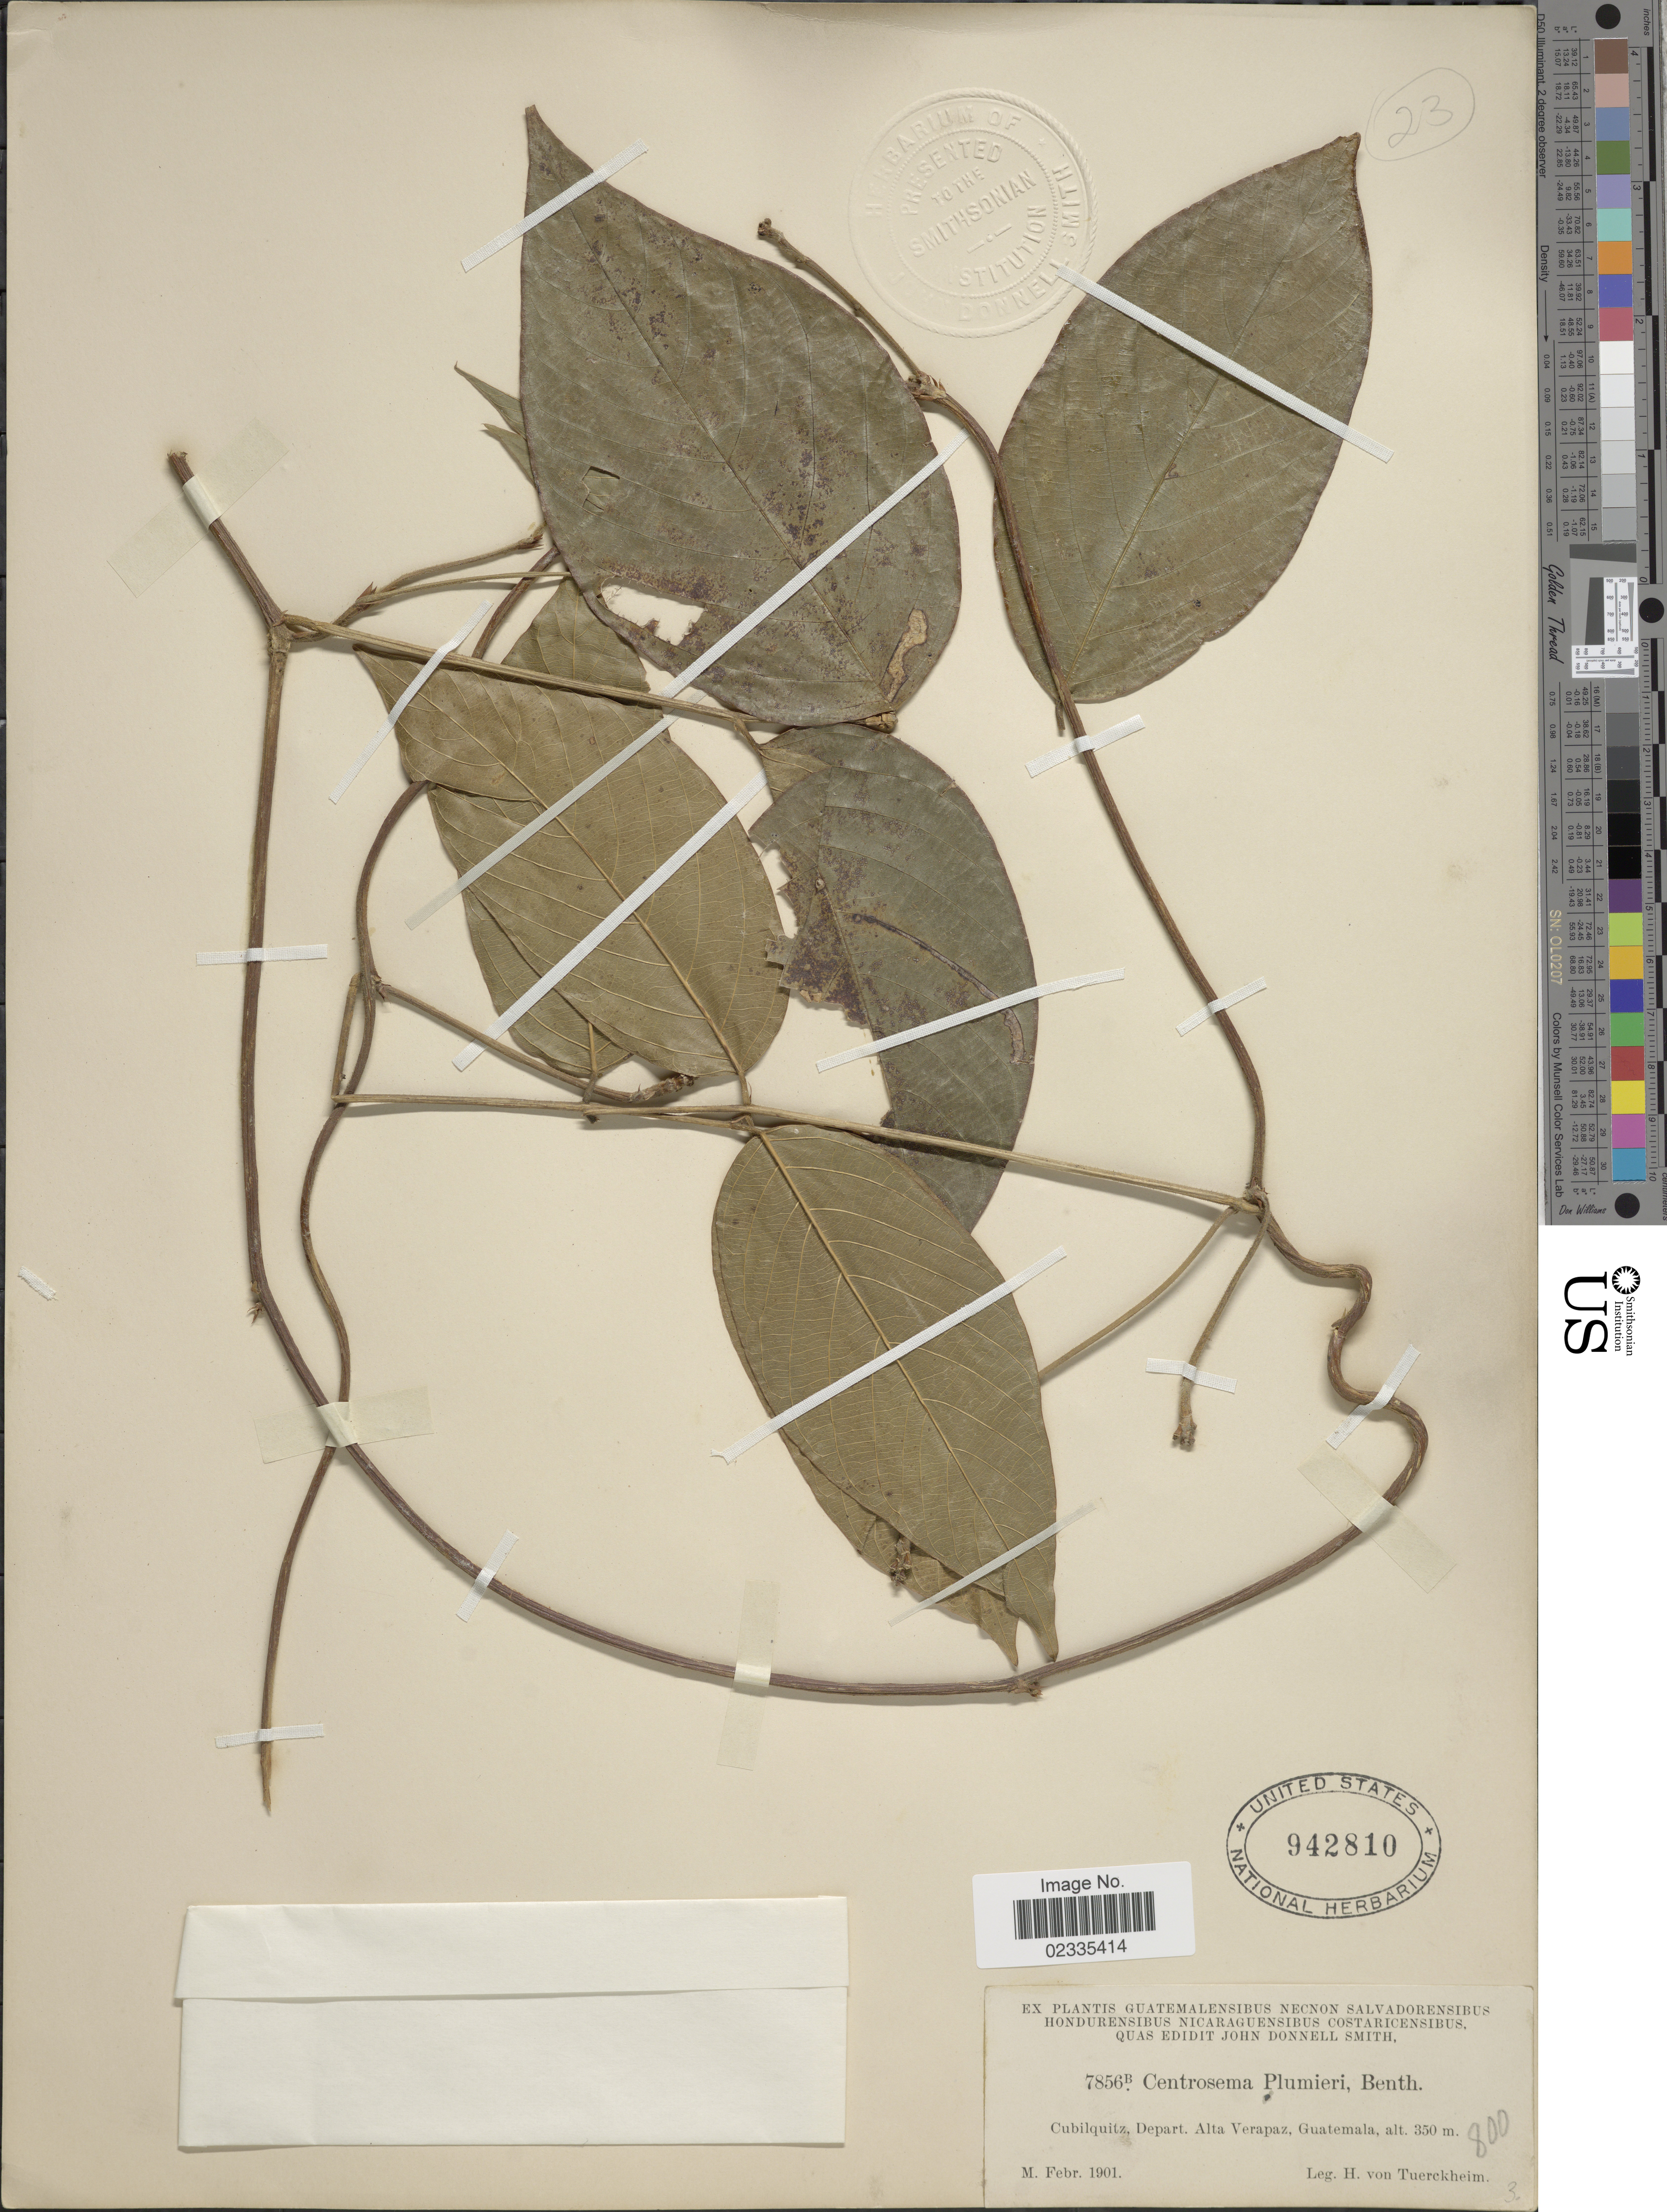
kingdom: Plantae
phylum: Tracheophyta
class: Magnoliopsida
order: Fabales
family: Fabaceae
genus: Centrosema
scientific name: Centrosema plumieri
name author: (Turpin ex Pers.) Benth.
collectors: H. von Türckheim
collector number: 7856B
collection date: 1901-02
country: Guatemala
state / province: Alta Verapaz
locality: Cubilquitz, Depart. Alta Verapaz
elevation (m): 350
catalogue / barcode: US 942810